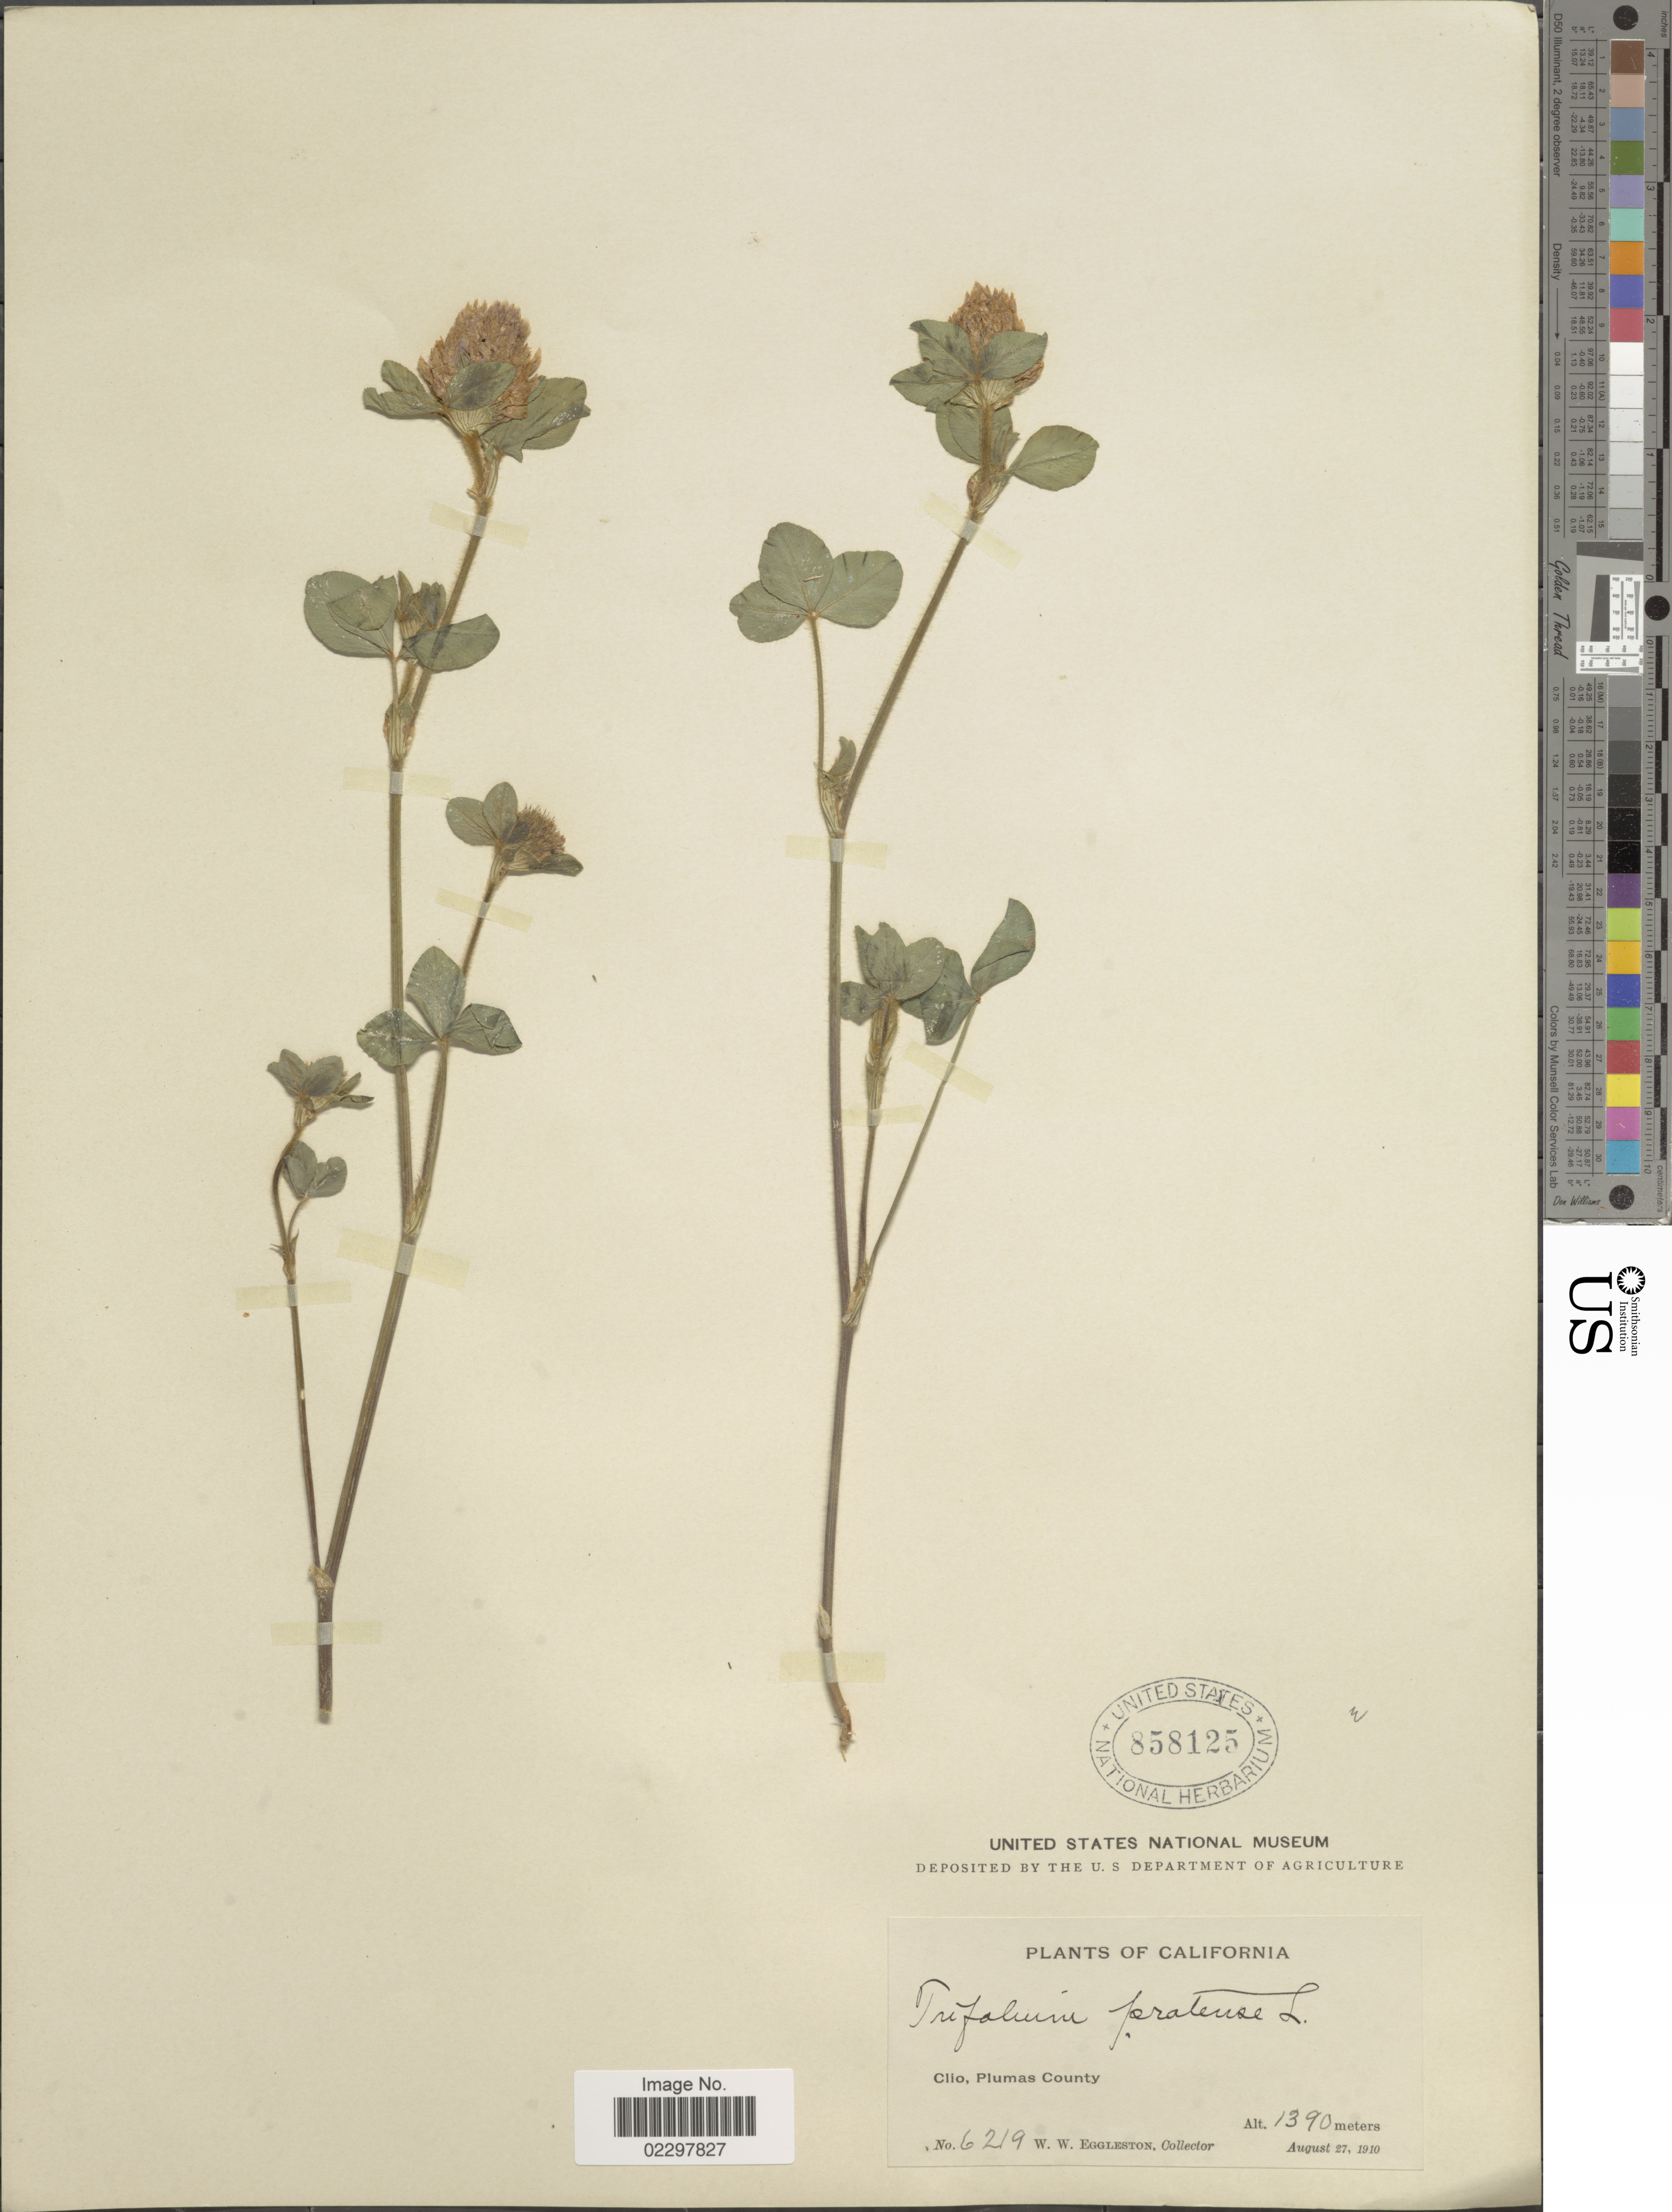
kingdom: Plantae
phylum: Tracheophyta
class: Magnoliopsida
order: Fabales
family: Fabaceae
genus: Trifolium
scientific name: Trifolium pratense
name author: L.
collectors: W. W. Eggleston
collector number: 6219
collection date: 1910-08-27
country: United States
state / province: California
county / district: Plumas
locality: Clio, Plumas County.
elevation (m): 1390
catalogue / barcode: US 858125